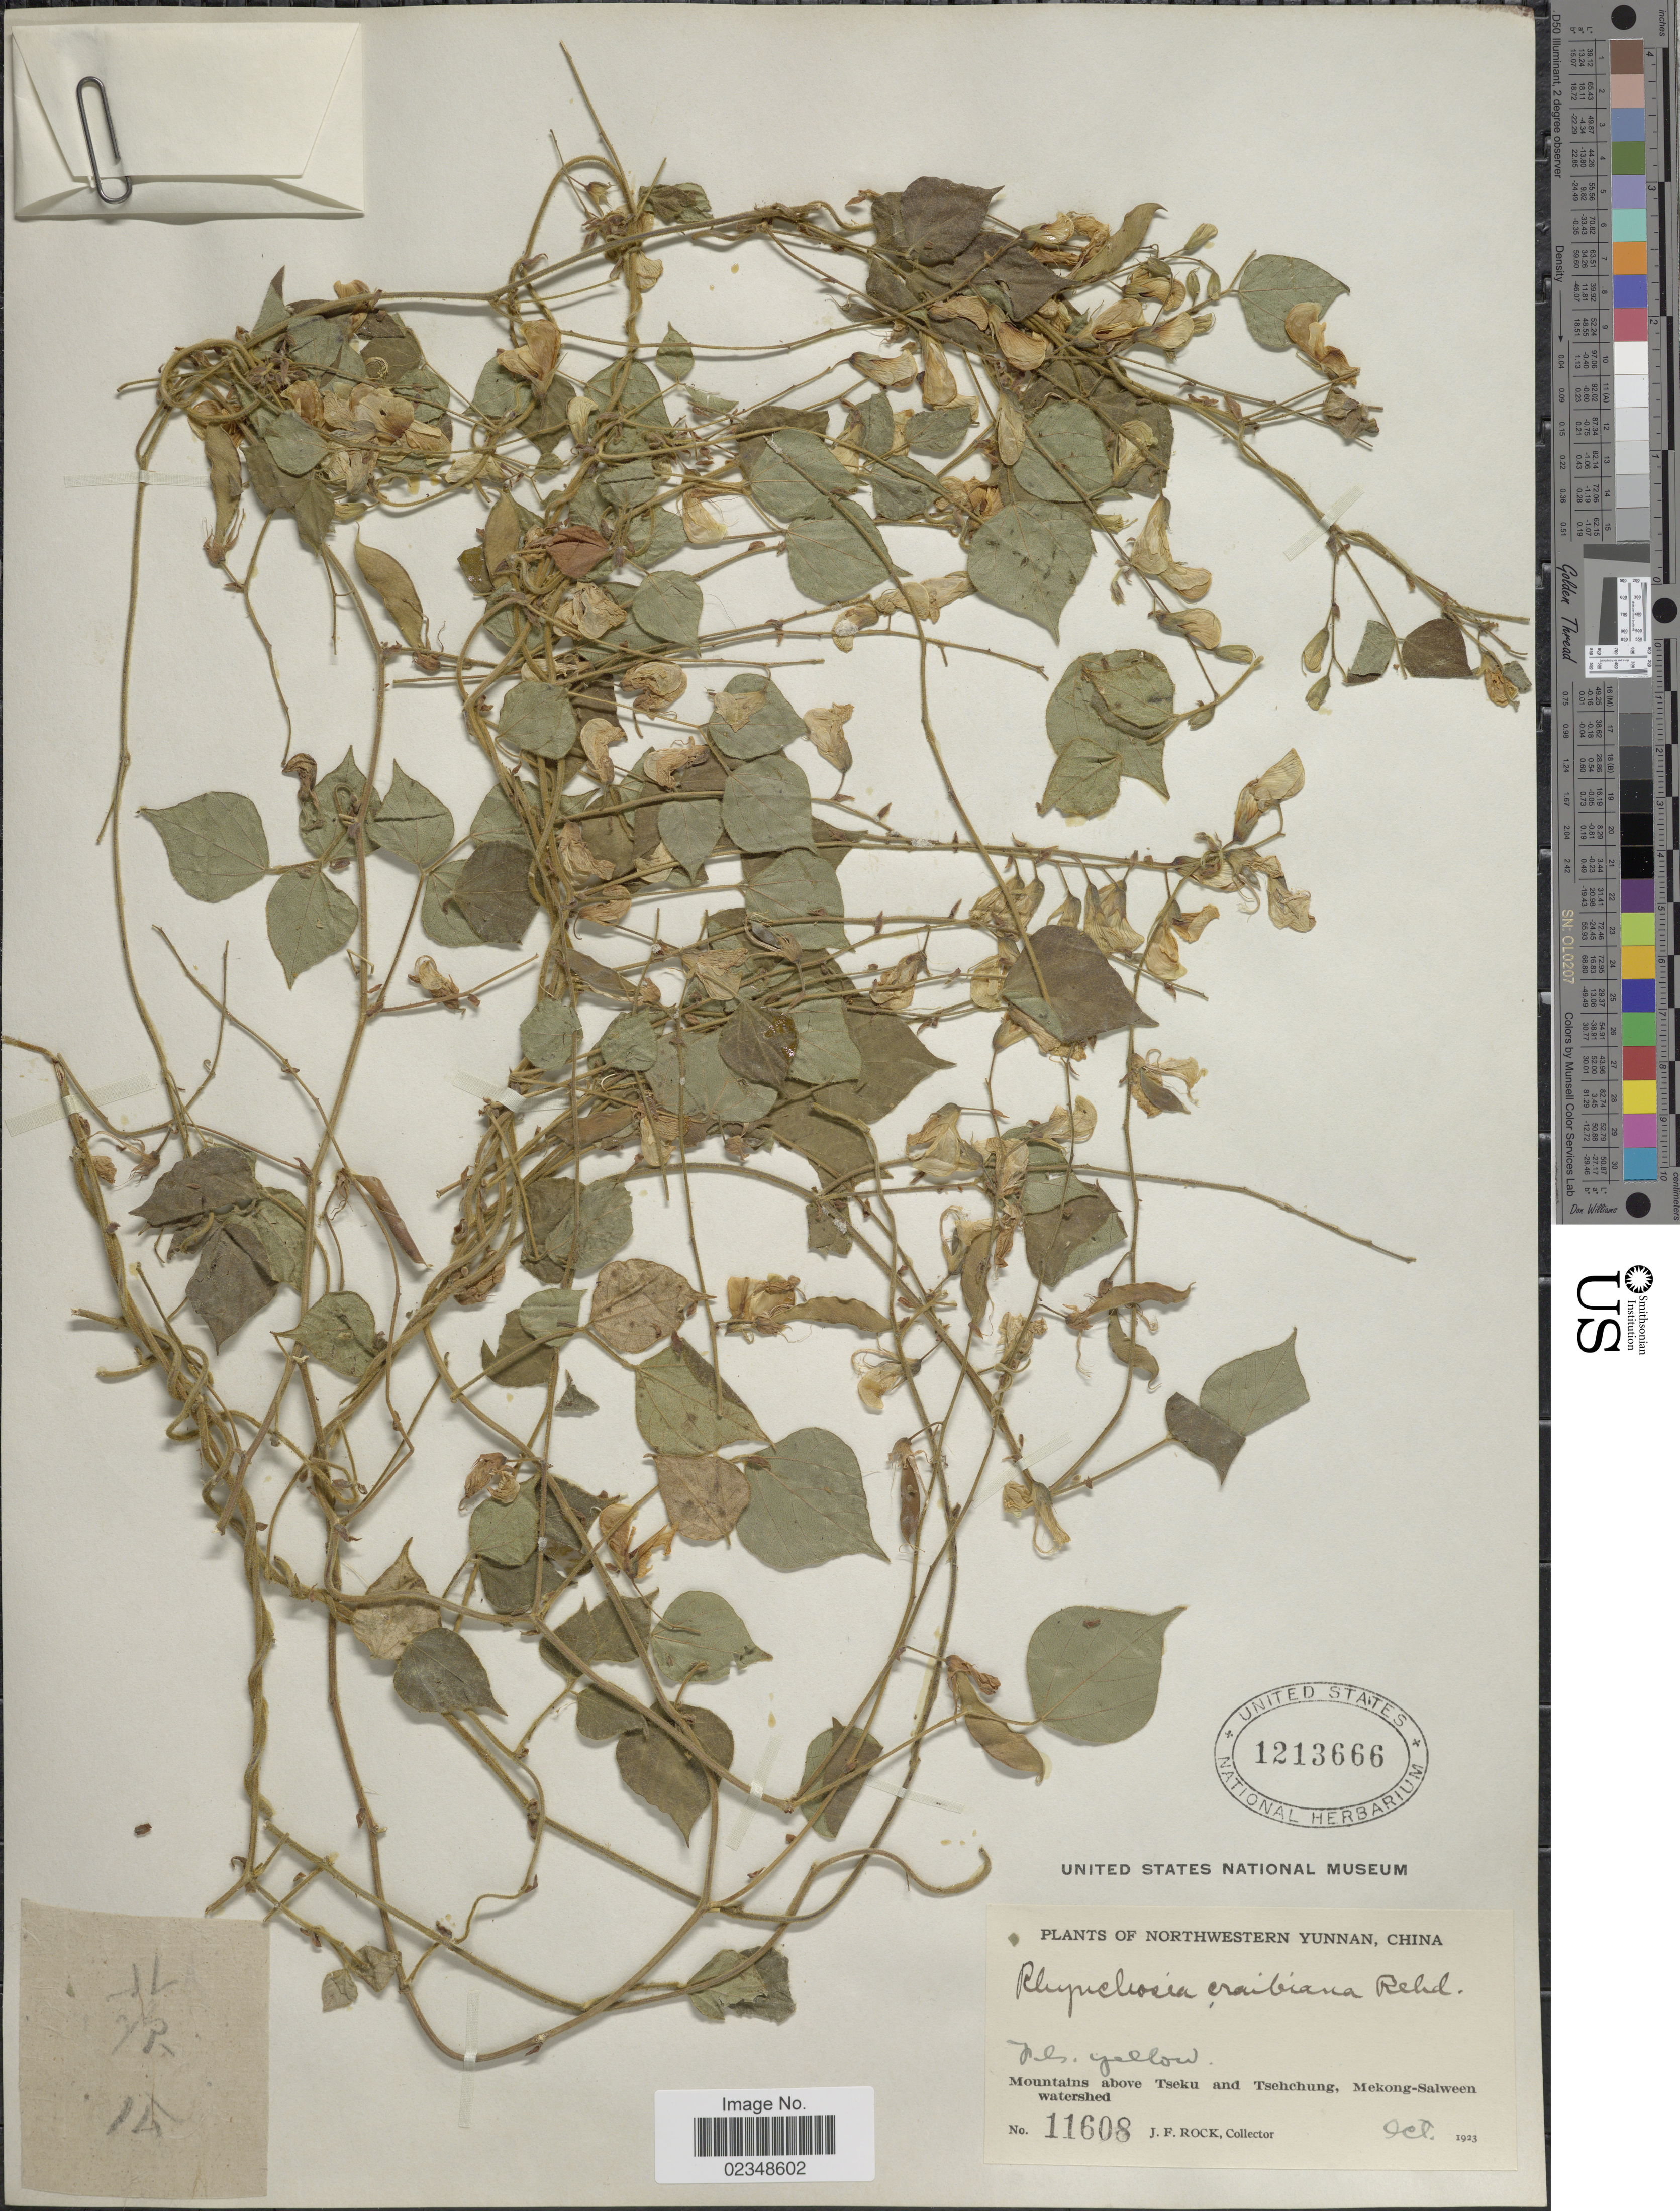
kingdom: Plantae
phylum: Tracheophyta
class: Magnoliopsida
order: Fabales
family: Fabaceae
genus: Rhynchosia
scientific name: Rhynchosia craibiana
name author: Rehder in Sarg.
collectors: J. Rock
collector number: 11608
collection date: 1923-10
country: China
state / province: Yunnan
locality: Northwestern Yunnan, Mountains above Tseku and Tsehchung, Mekong-Salween watershed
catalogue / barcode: US 1213666